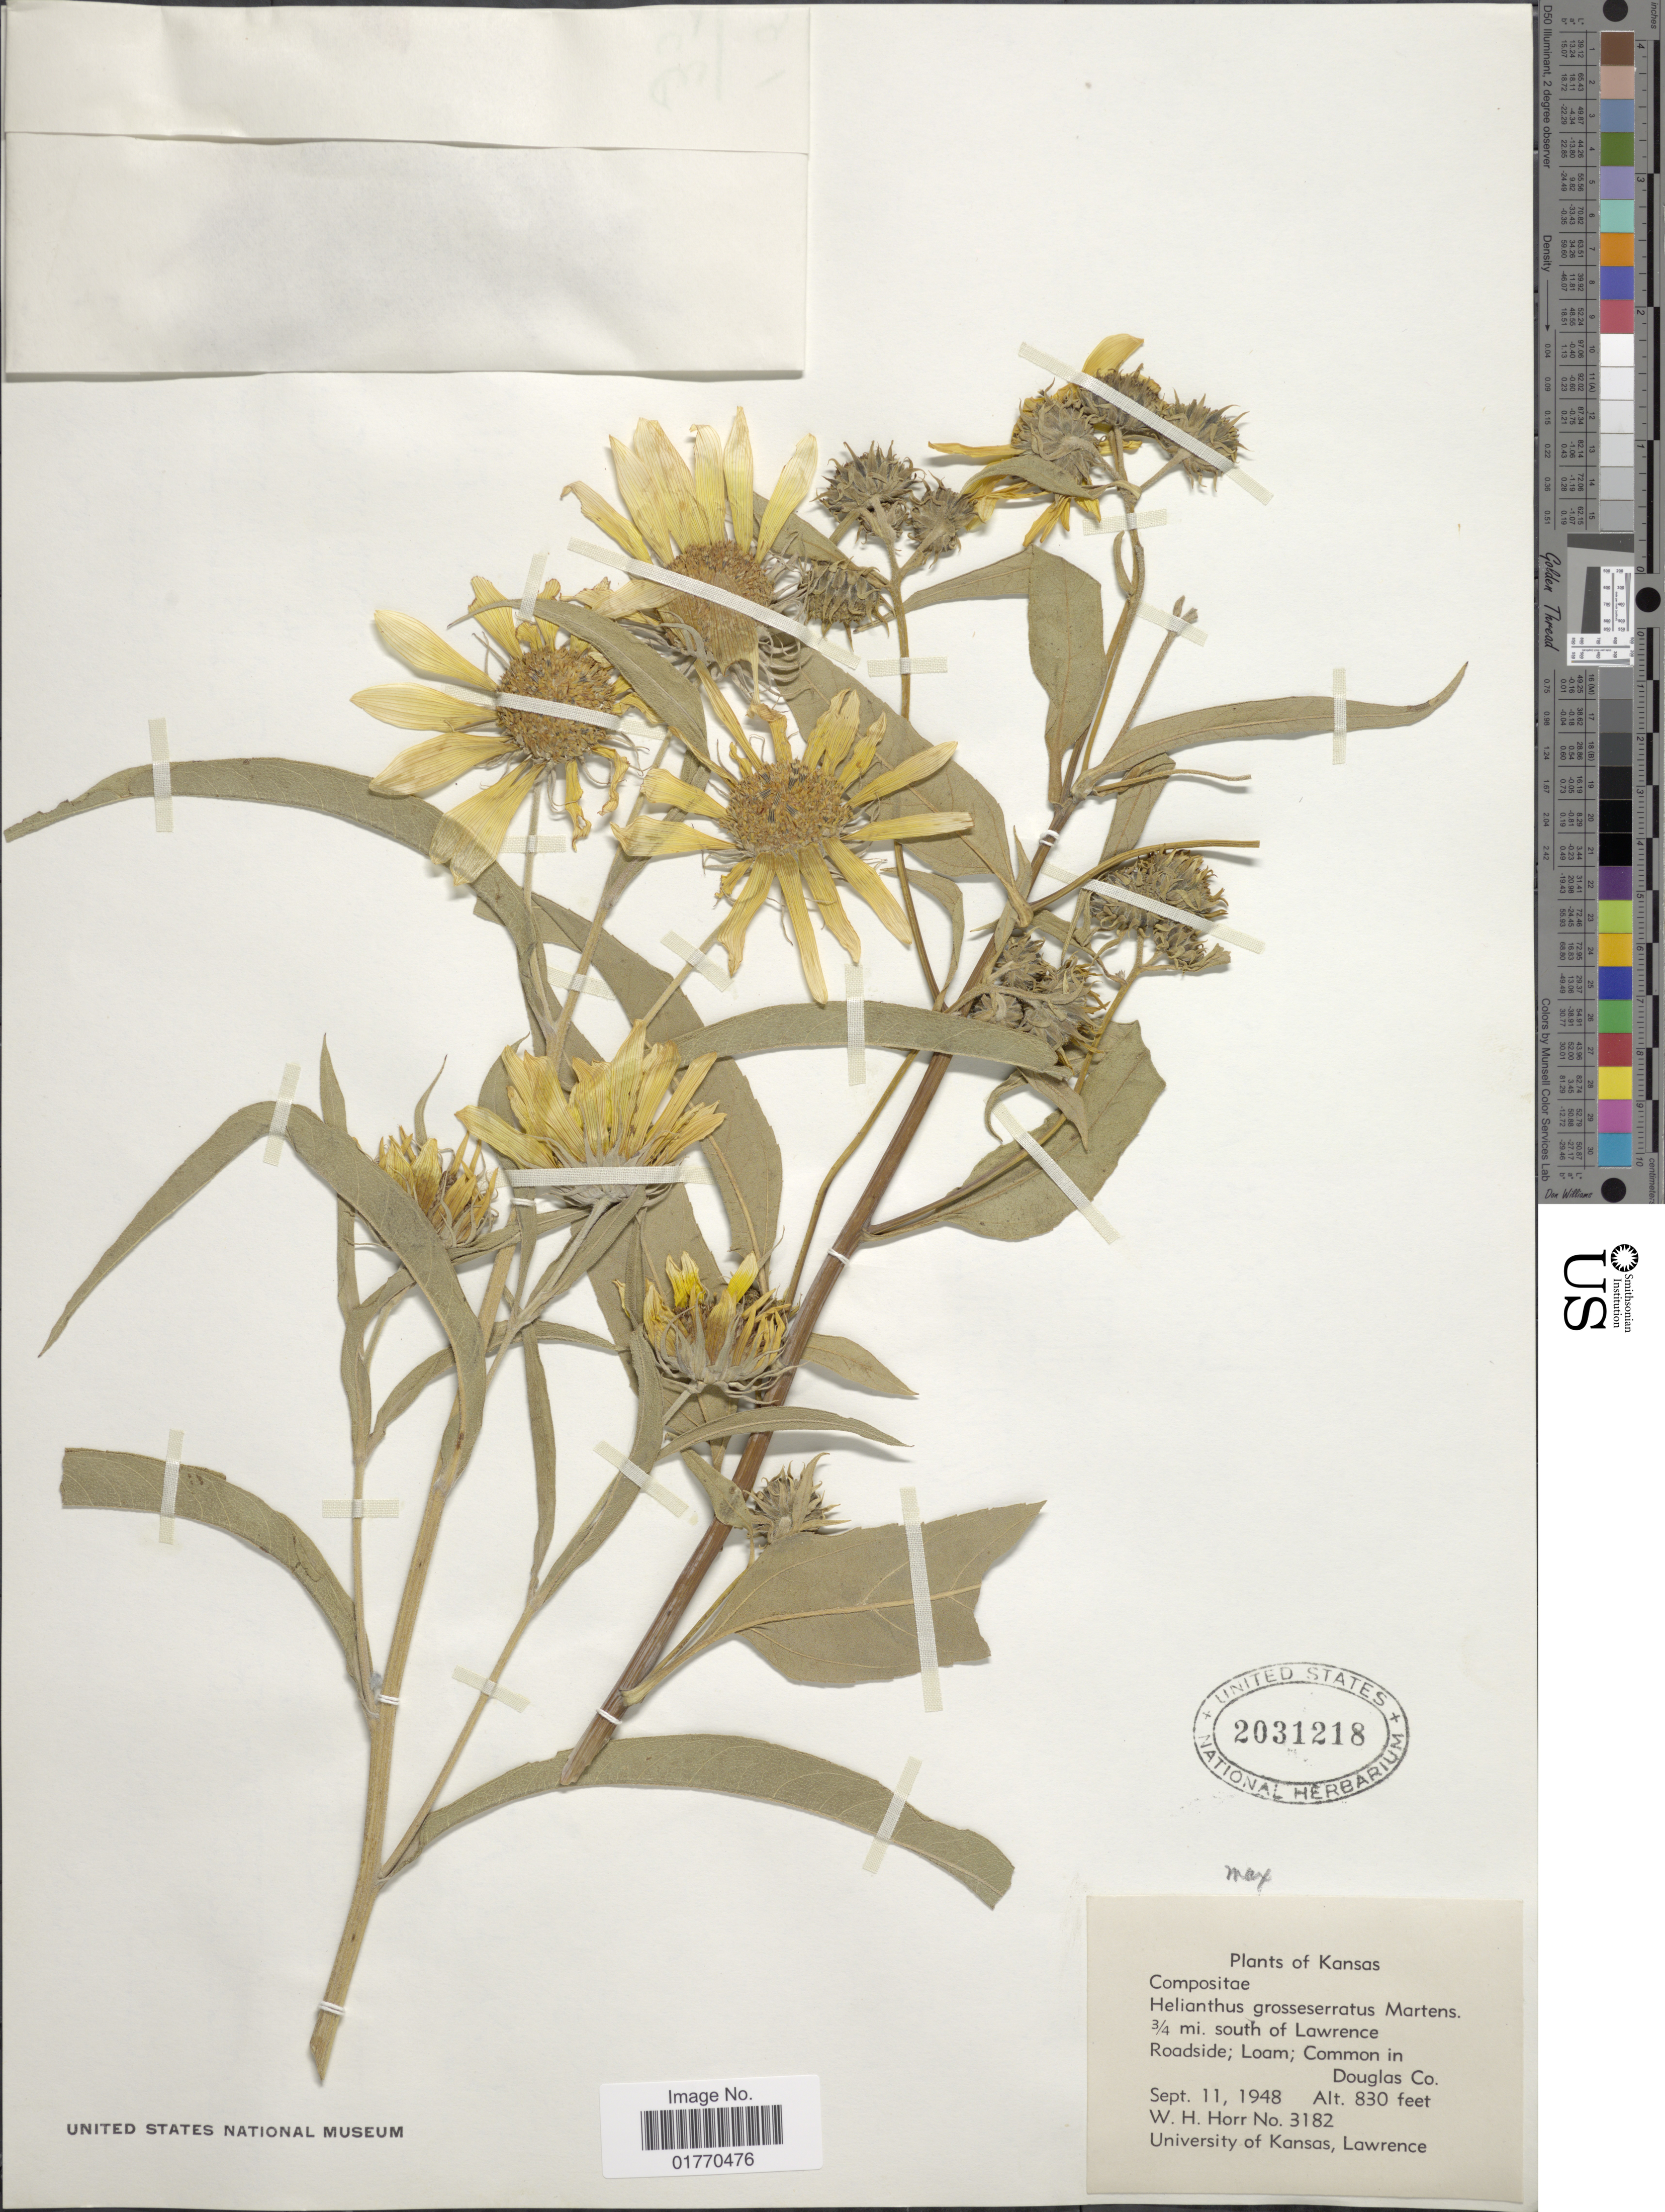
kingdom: Plantae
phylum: Tracheophyta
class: Magnoliopsida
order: Asterales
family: Asteraceae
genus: Helianthus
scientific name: Helianthus grosseserratus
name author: M. Martens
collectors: W. H. Horr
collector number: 3182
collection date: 1948-09-11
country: United States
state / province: Kansas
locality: ¾ mi. south of Lawrence, Roadside; Loam, Douglas Co.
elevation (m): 253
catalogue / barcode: US 2031218